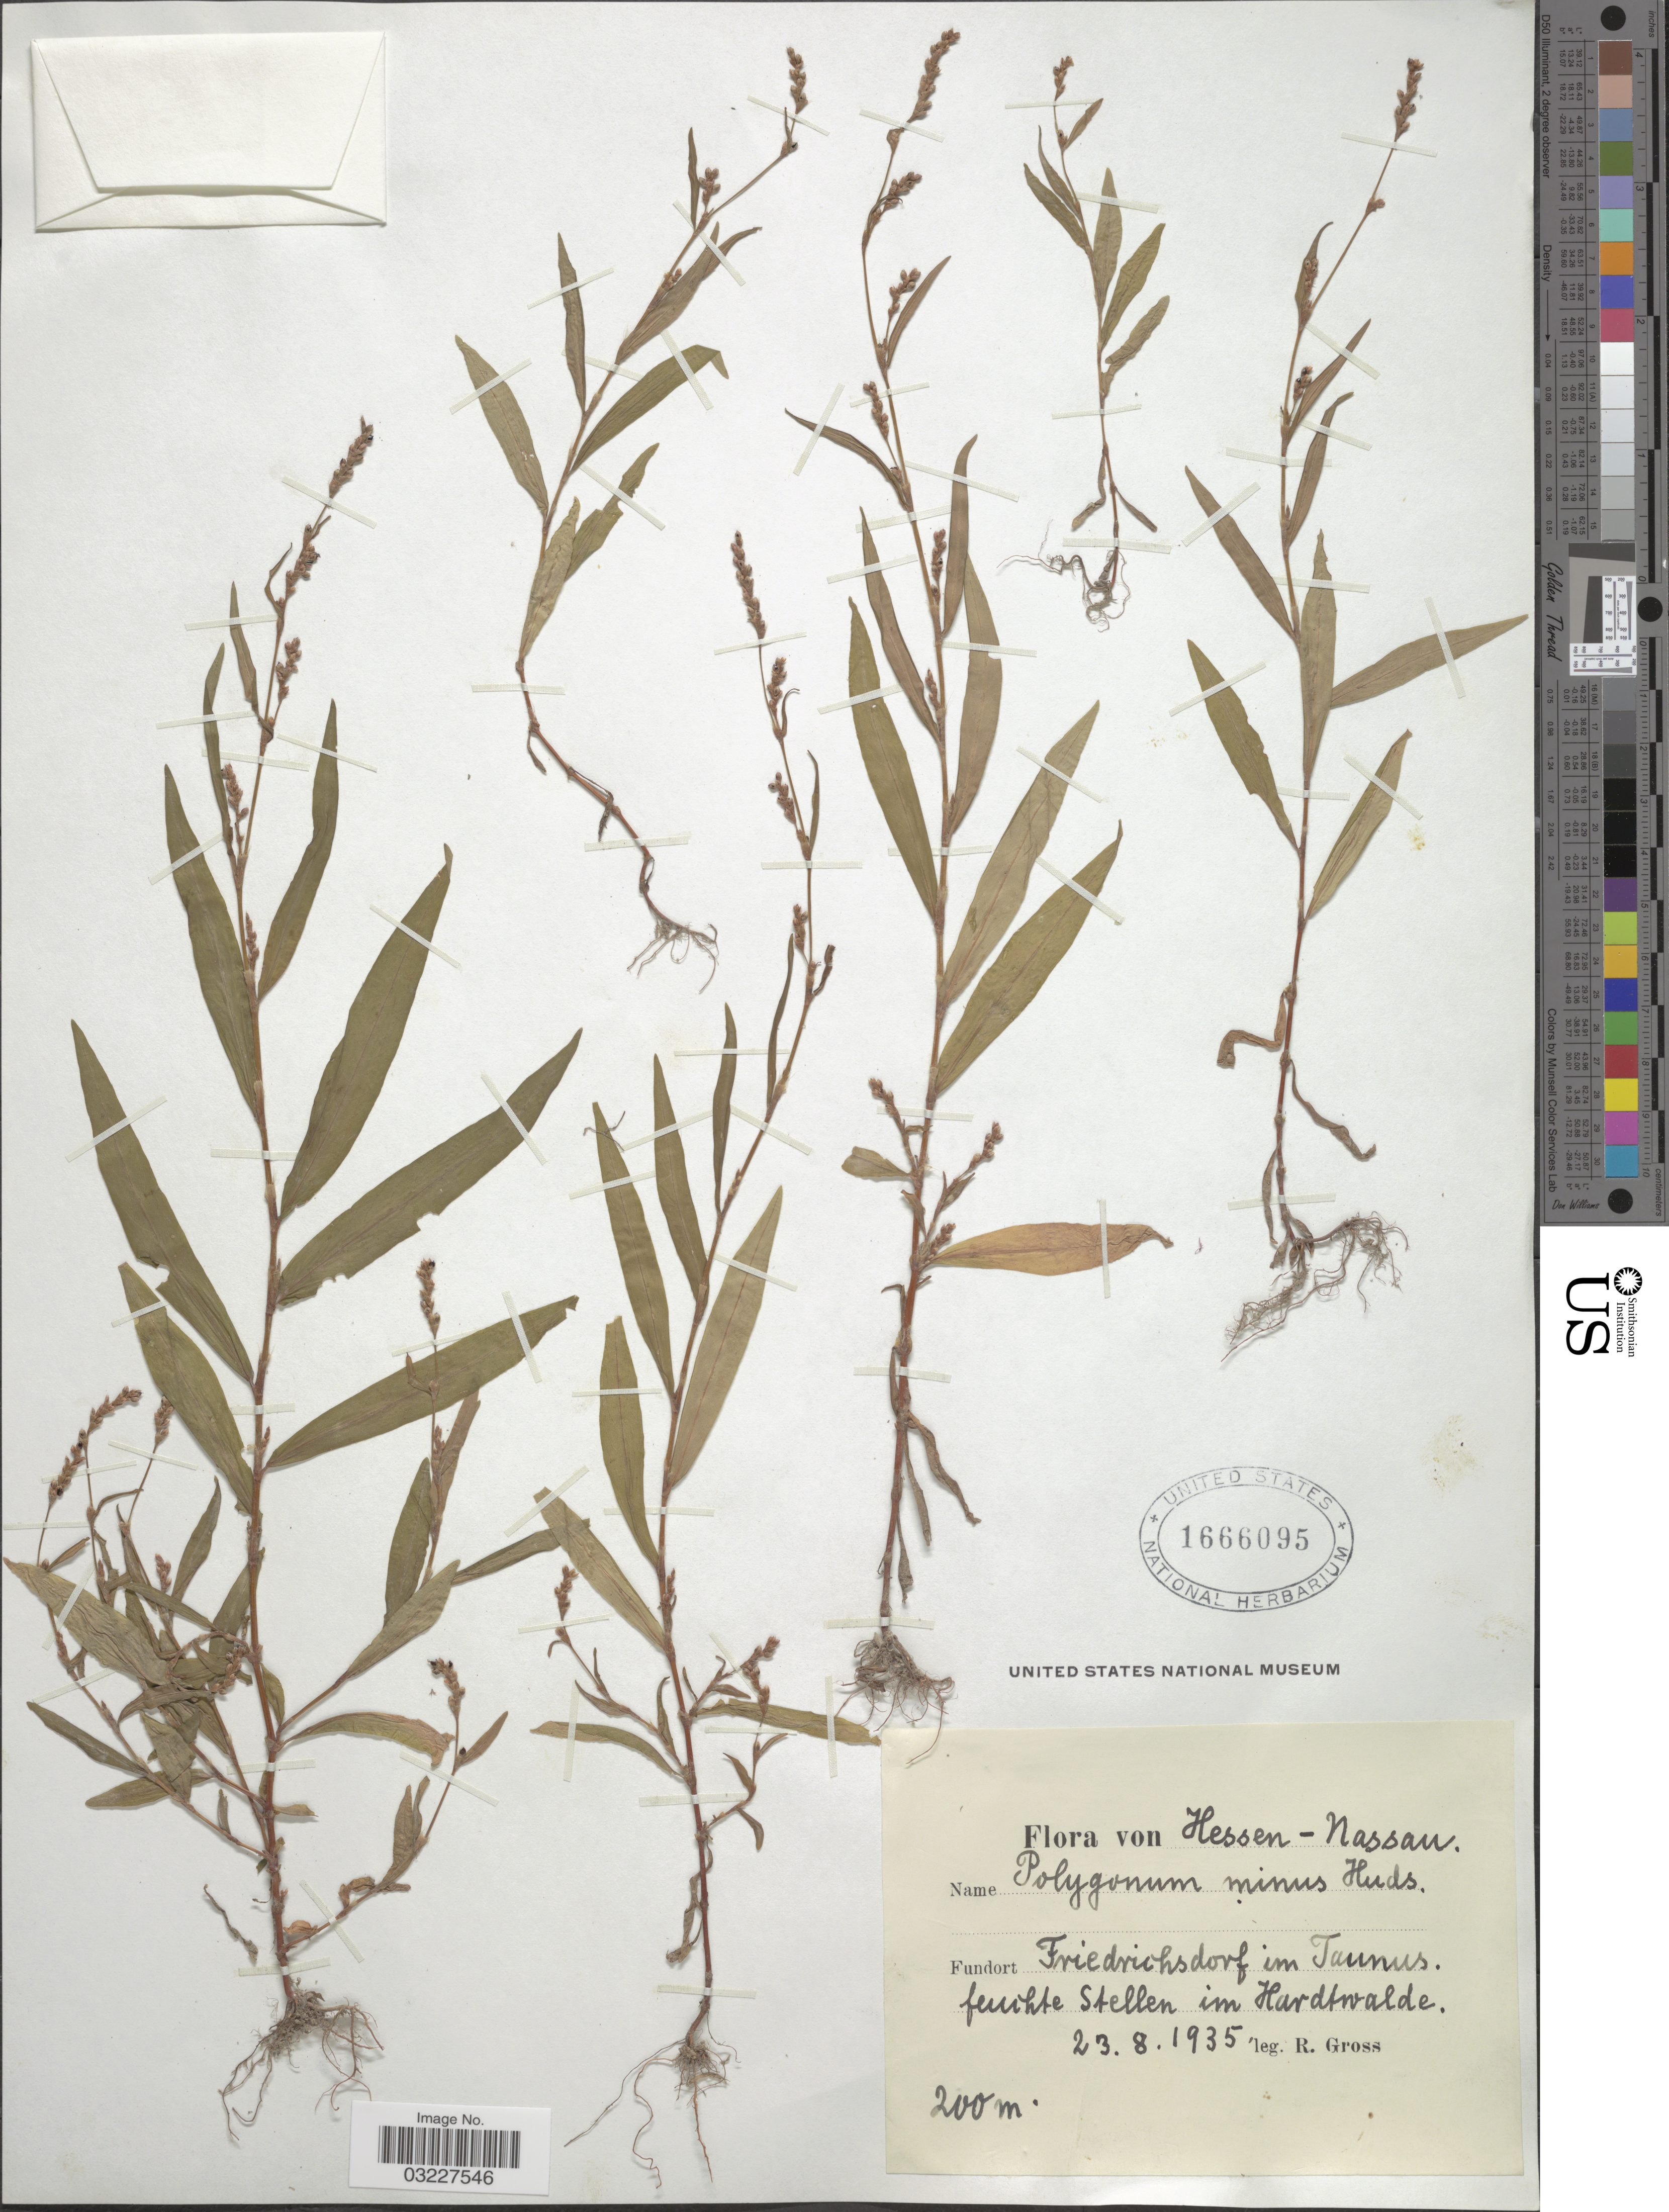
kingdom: Plantae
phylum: Tracheophyta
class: Magnoliopsida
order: Caryophyllales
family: Polygonaceae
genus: Polygonum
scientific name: Polygonum minus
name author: Huds.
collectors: R. Gross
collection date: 1935-08-23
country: Germany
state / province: Hesse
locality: Hessen- Nassau. Fundort Friedrichsdorf im Taunus. feuchte Stellen im Hardtwalde [interpreted].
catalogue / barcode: US 1666095